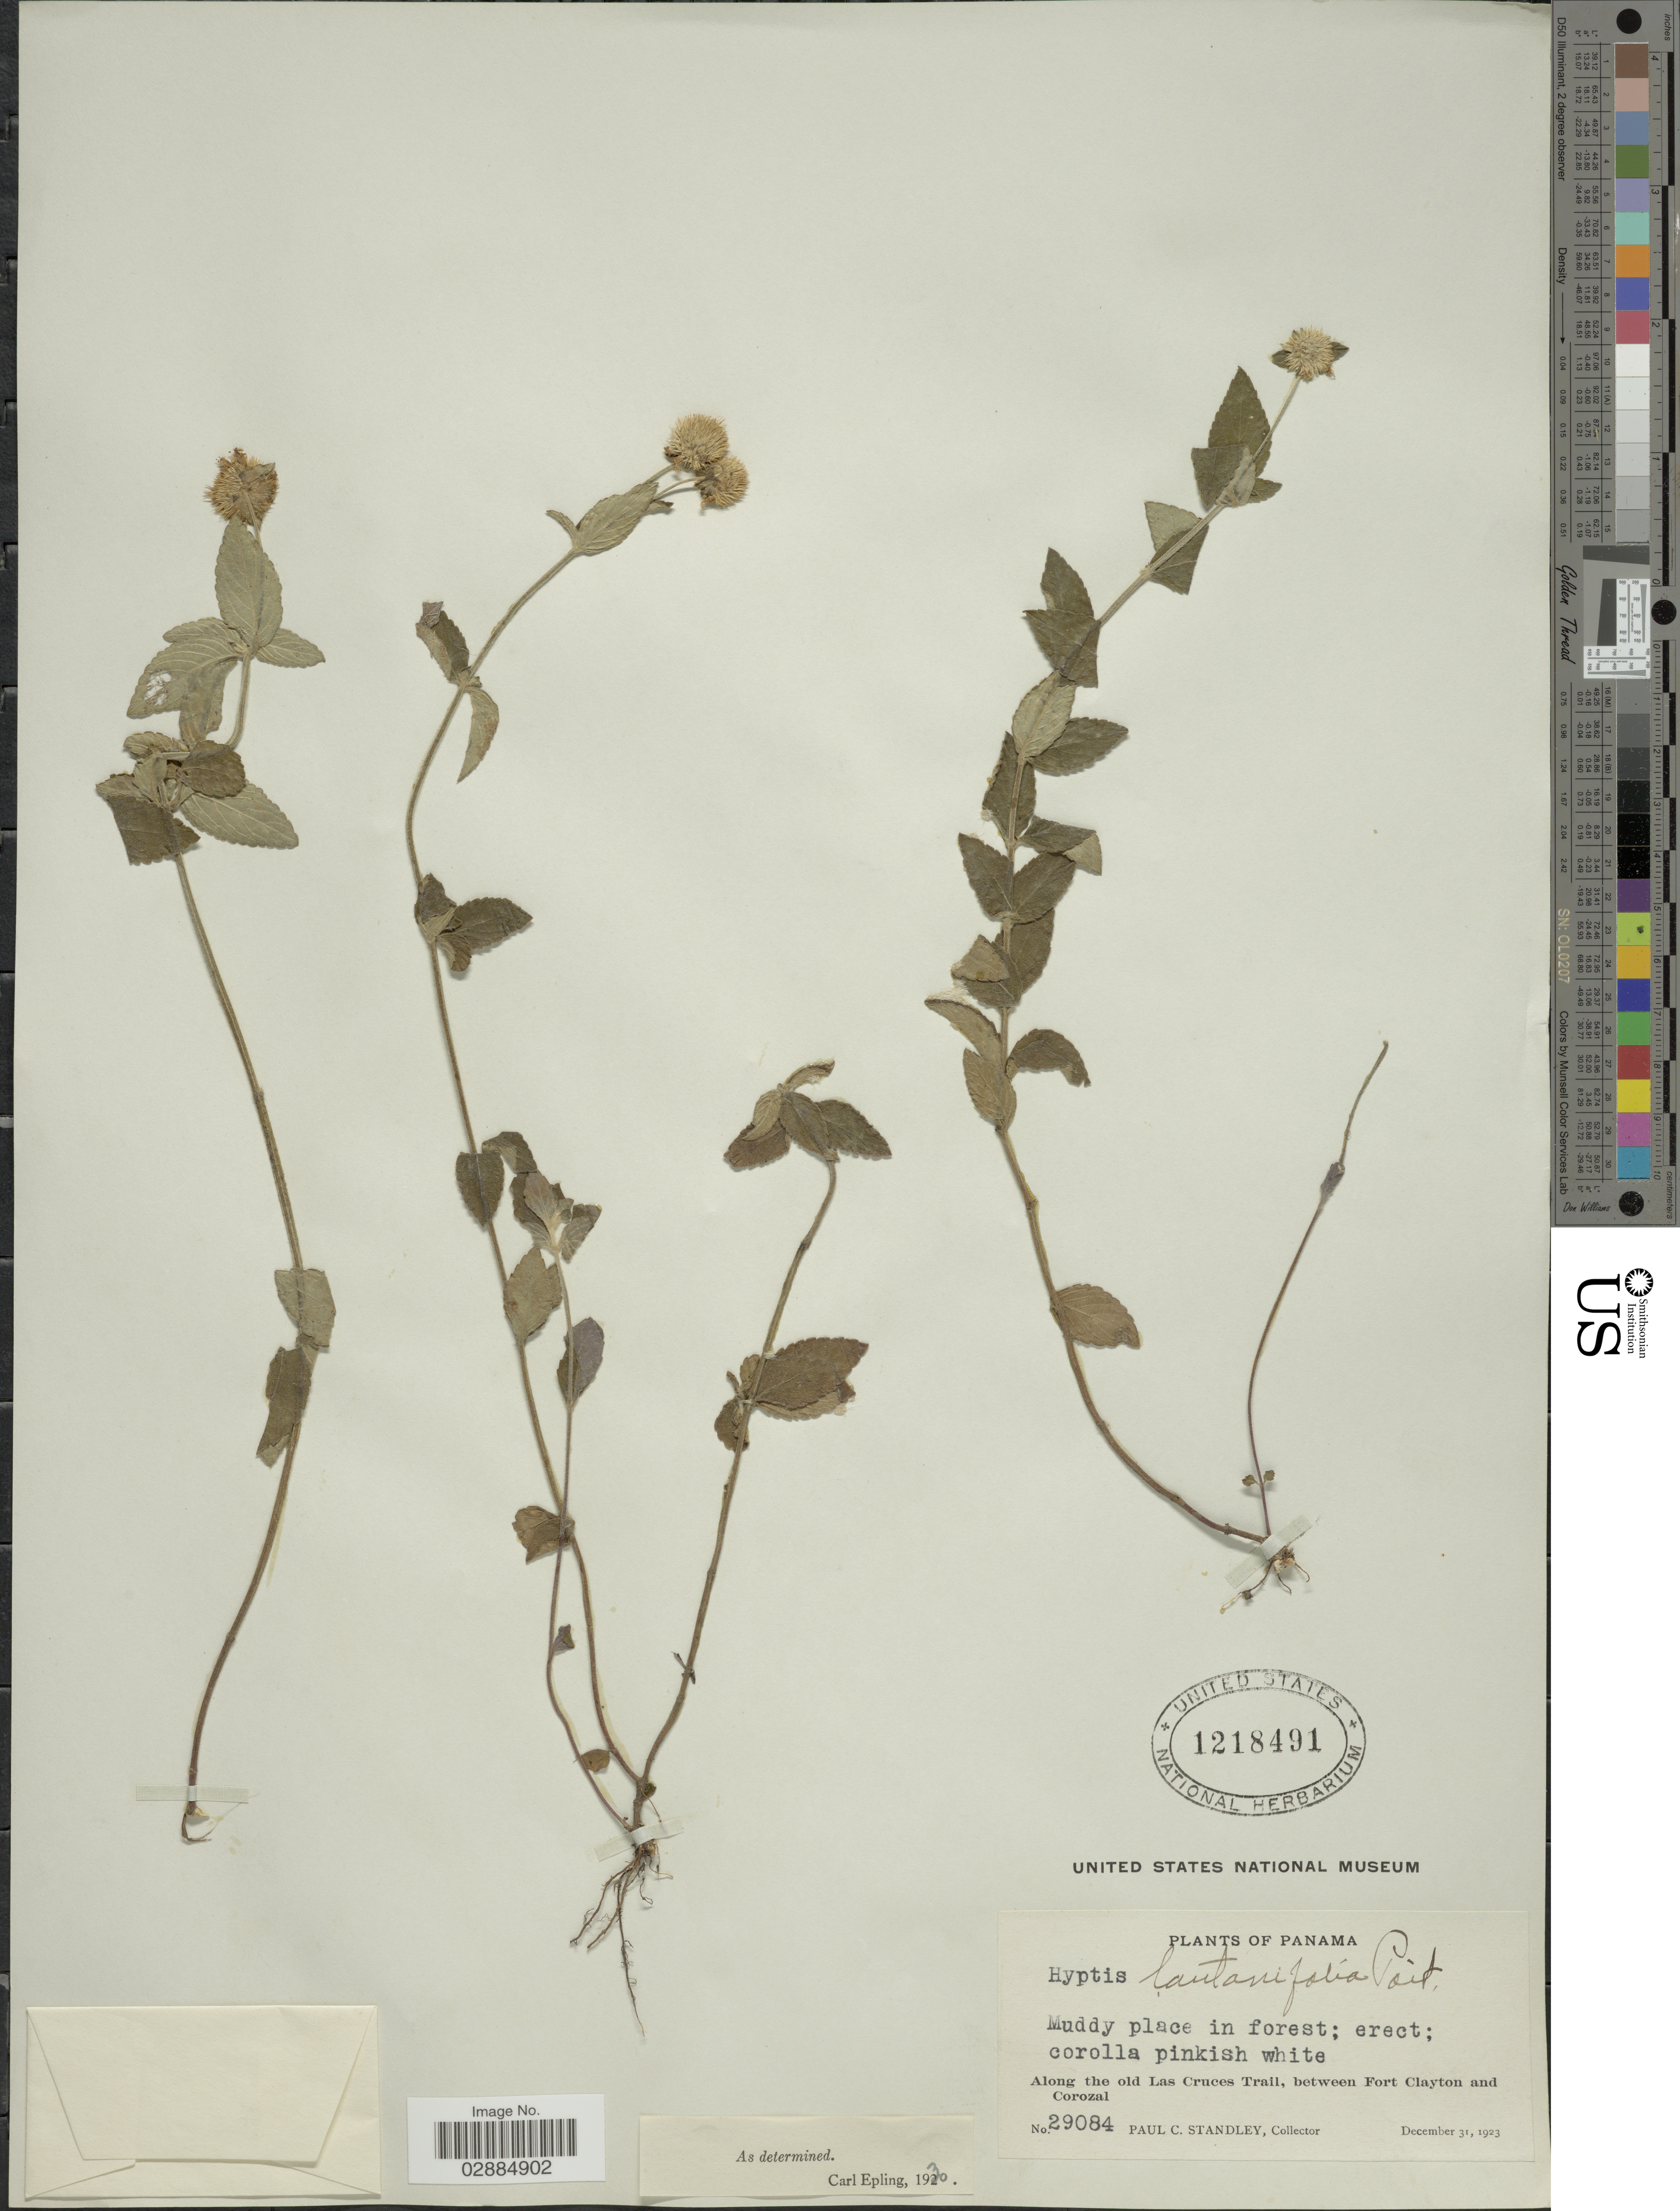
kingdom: Plantae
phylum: Tracheophyta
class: Magnoliopsida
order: Lamiales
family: Lamiaceae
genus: Hyptis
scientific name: Hyptis lantanifolia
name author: Poit.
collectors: P. C. Standley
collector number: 29084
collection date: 1923-12-31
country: Panama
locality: Along the old Las Cruces Trail, between Fort Clayton and Corozal.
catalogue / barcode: US 1218491